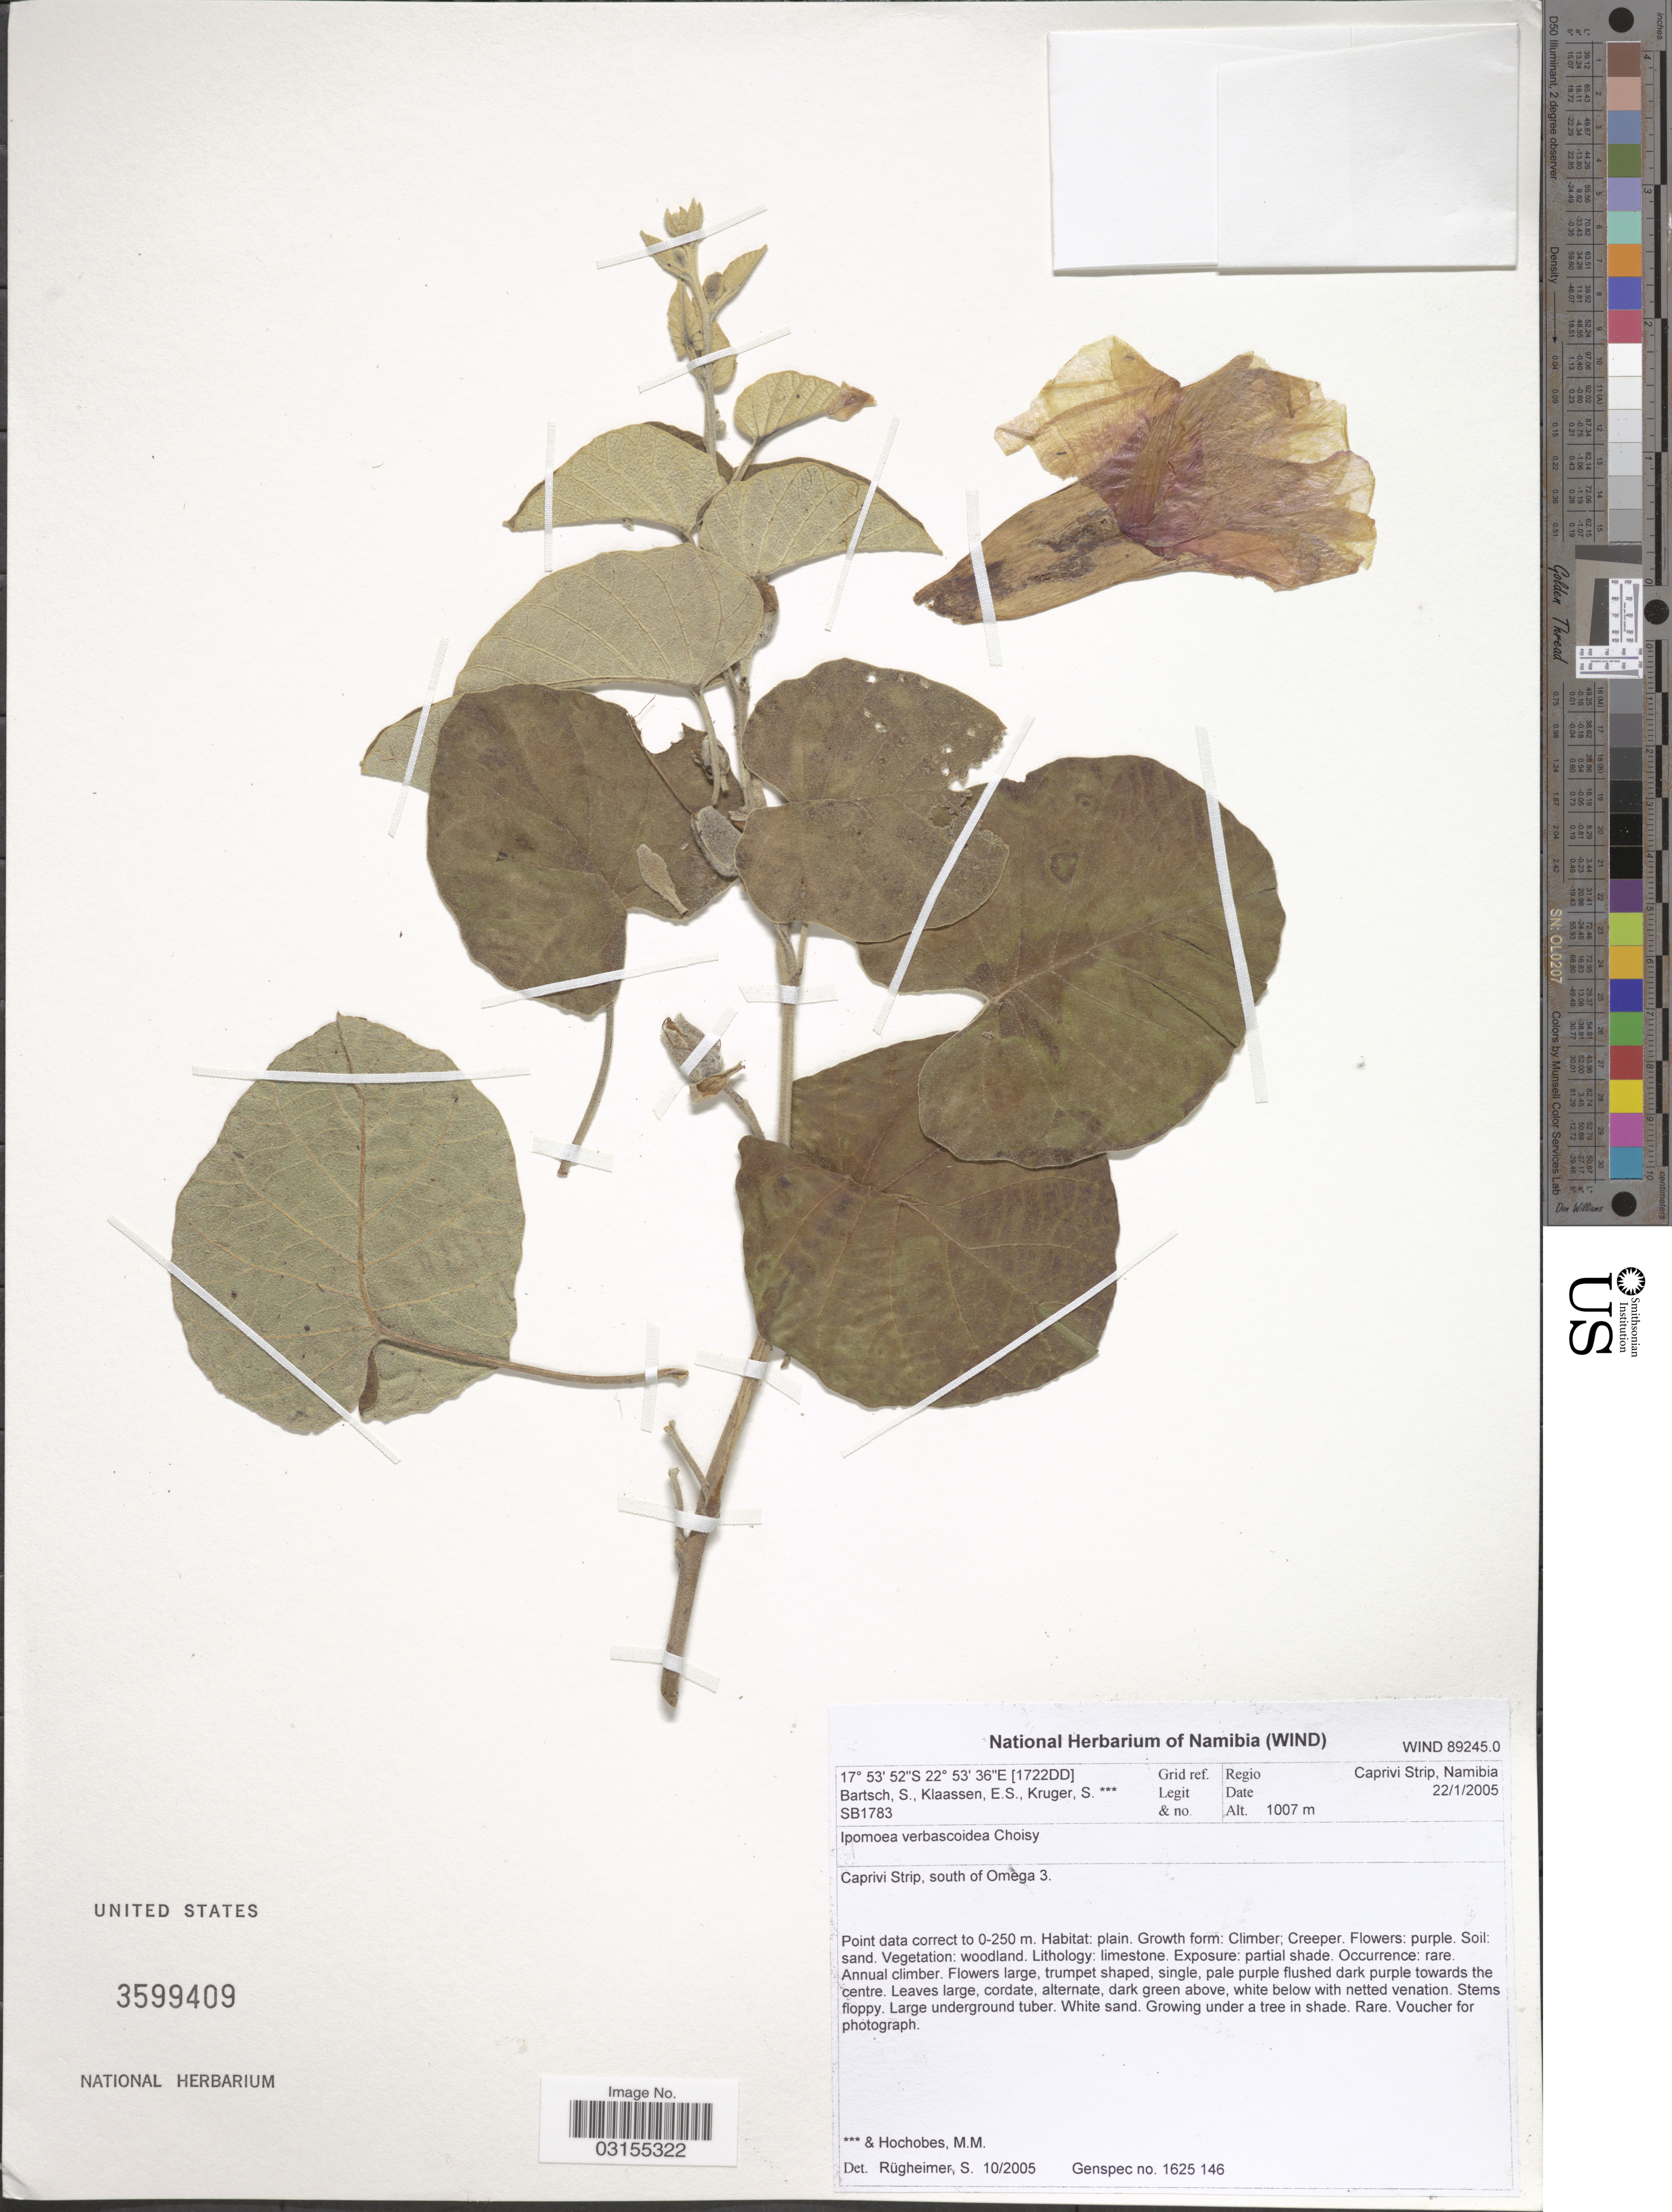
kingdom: Plantae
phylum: Tracheophyta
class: Magnoliopsida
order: Solanales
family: Convolvulaceae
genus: Ipomoea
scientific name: Ipomoea verbascoidea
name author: Choisy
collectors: S. Bartsch, E. S. Klaassen & S. Kruger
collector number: SB1783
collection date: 2005-01-22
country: Namibia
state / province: Caprivi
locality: [1722DD] Regio Caprivi Strip. Caprivi Strip, south of Omega 3.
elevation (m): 1007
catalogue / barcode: US 3599409